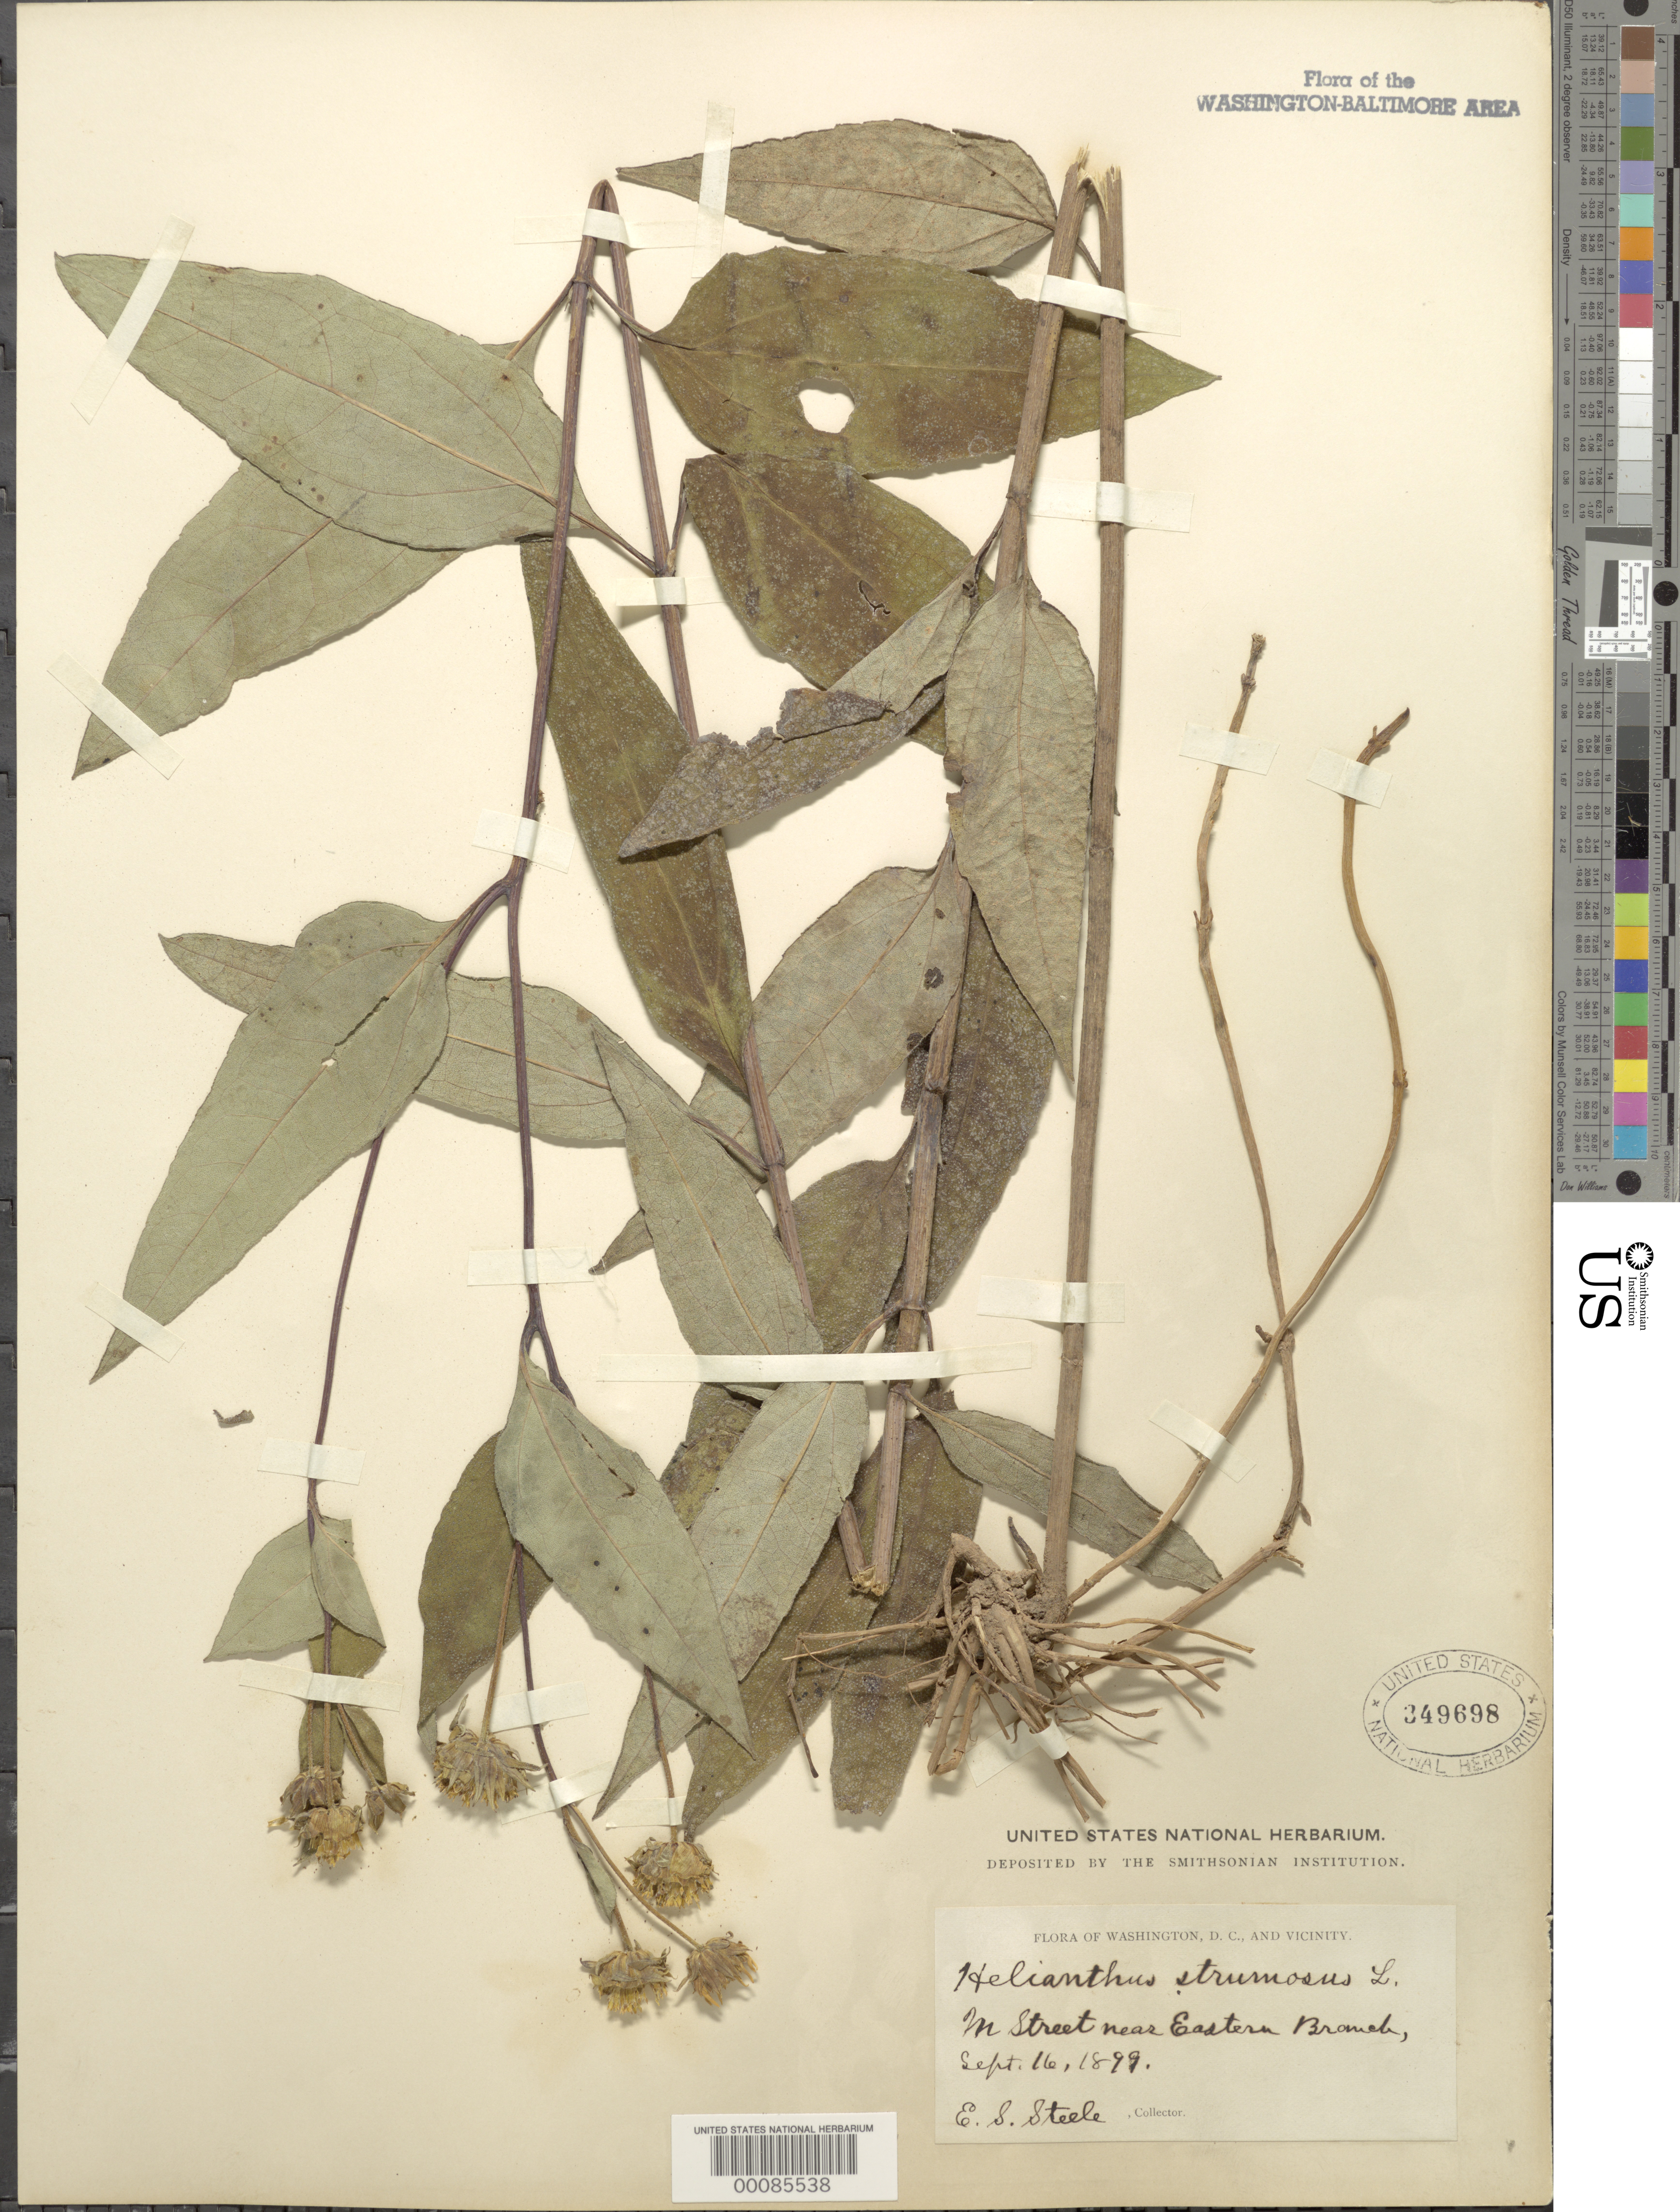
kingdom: Plantae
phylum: Tracheophyta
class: Magnoliopsida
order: Asterales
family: Asteraceae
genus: Helianthus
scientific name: Helianthus strumosus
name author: L.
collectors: E. Steele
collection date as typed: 16 Sep 1899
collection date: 1899-09-16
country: United States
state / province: District of Columbia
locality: M St. near Eastern Branch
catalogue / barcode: US 349698